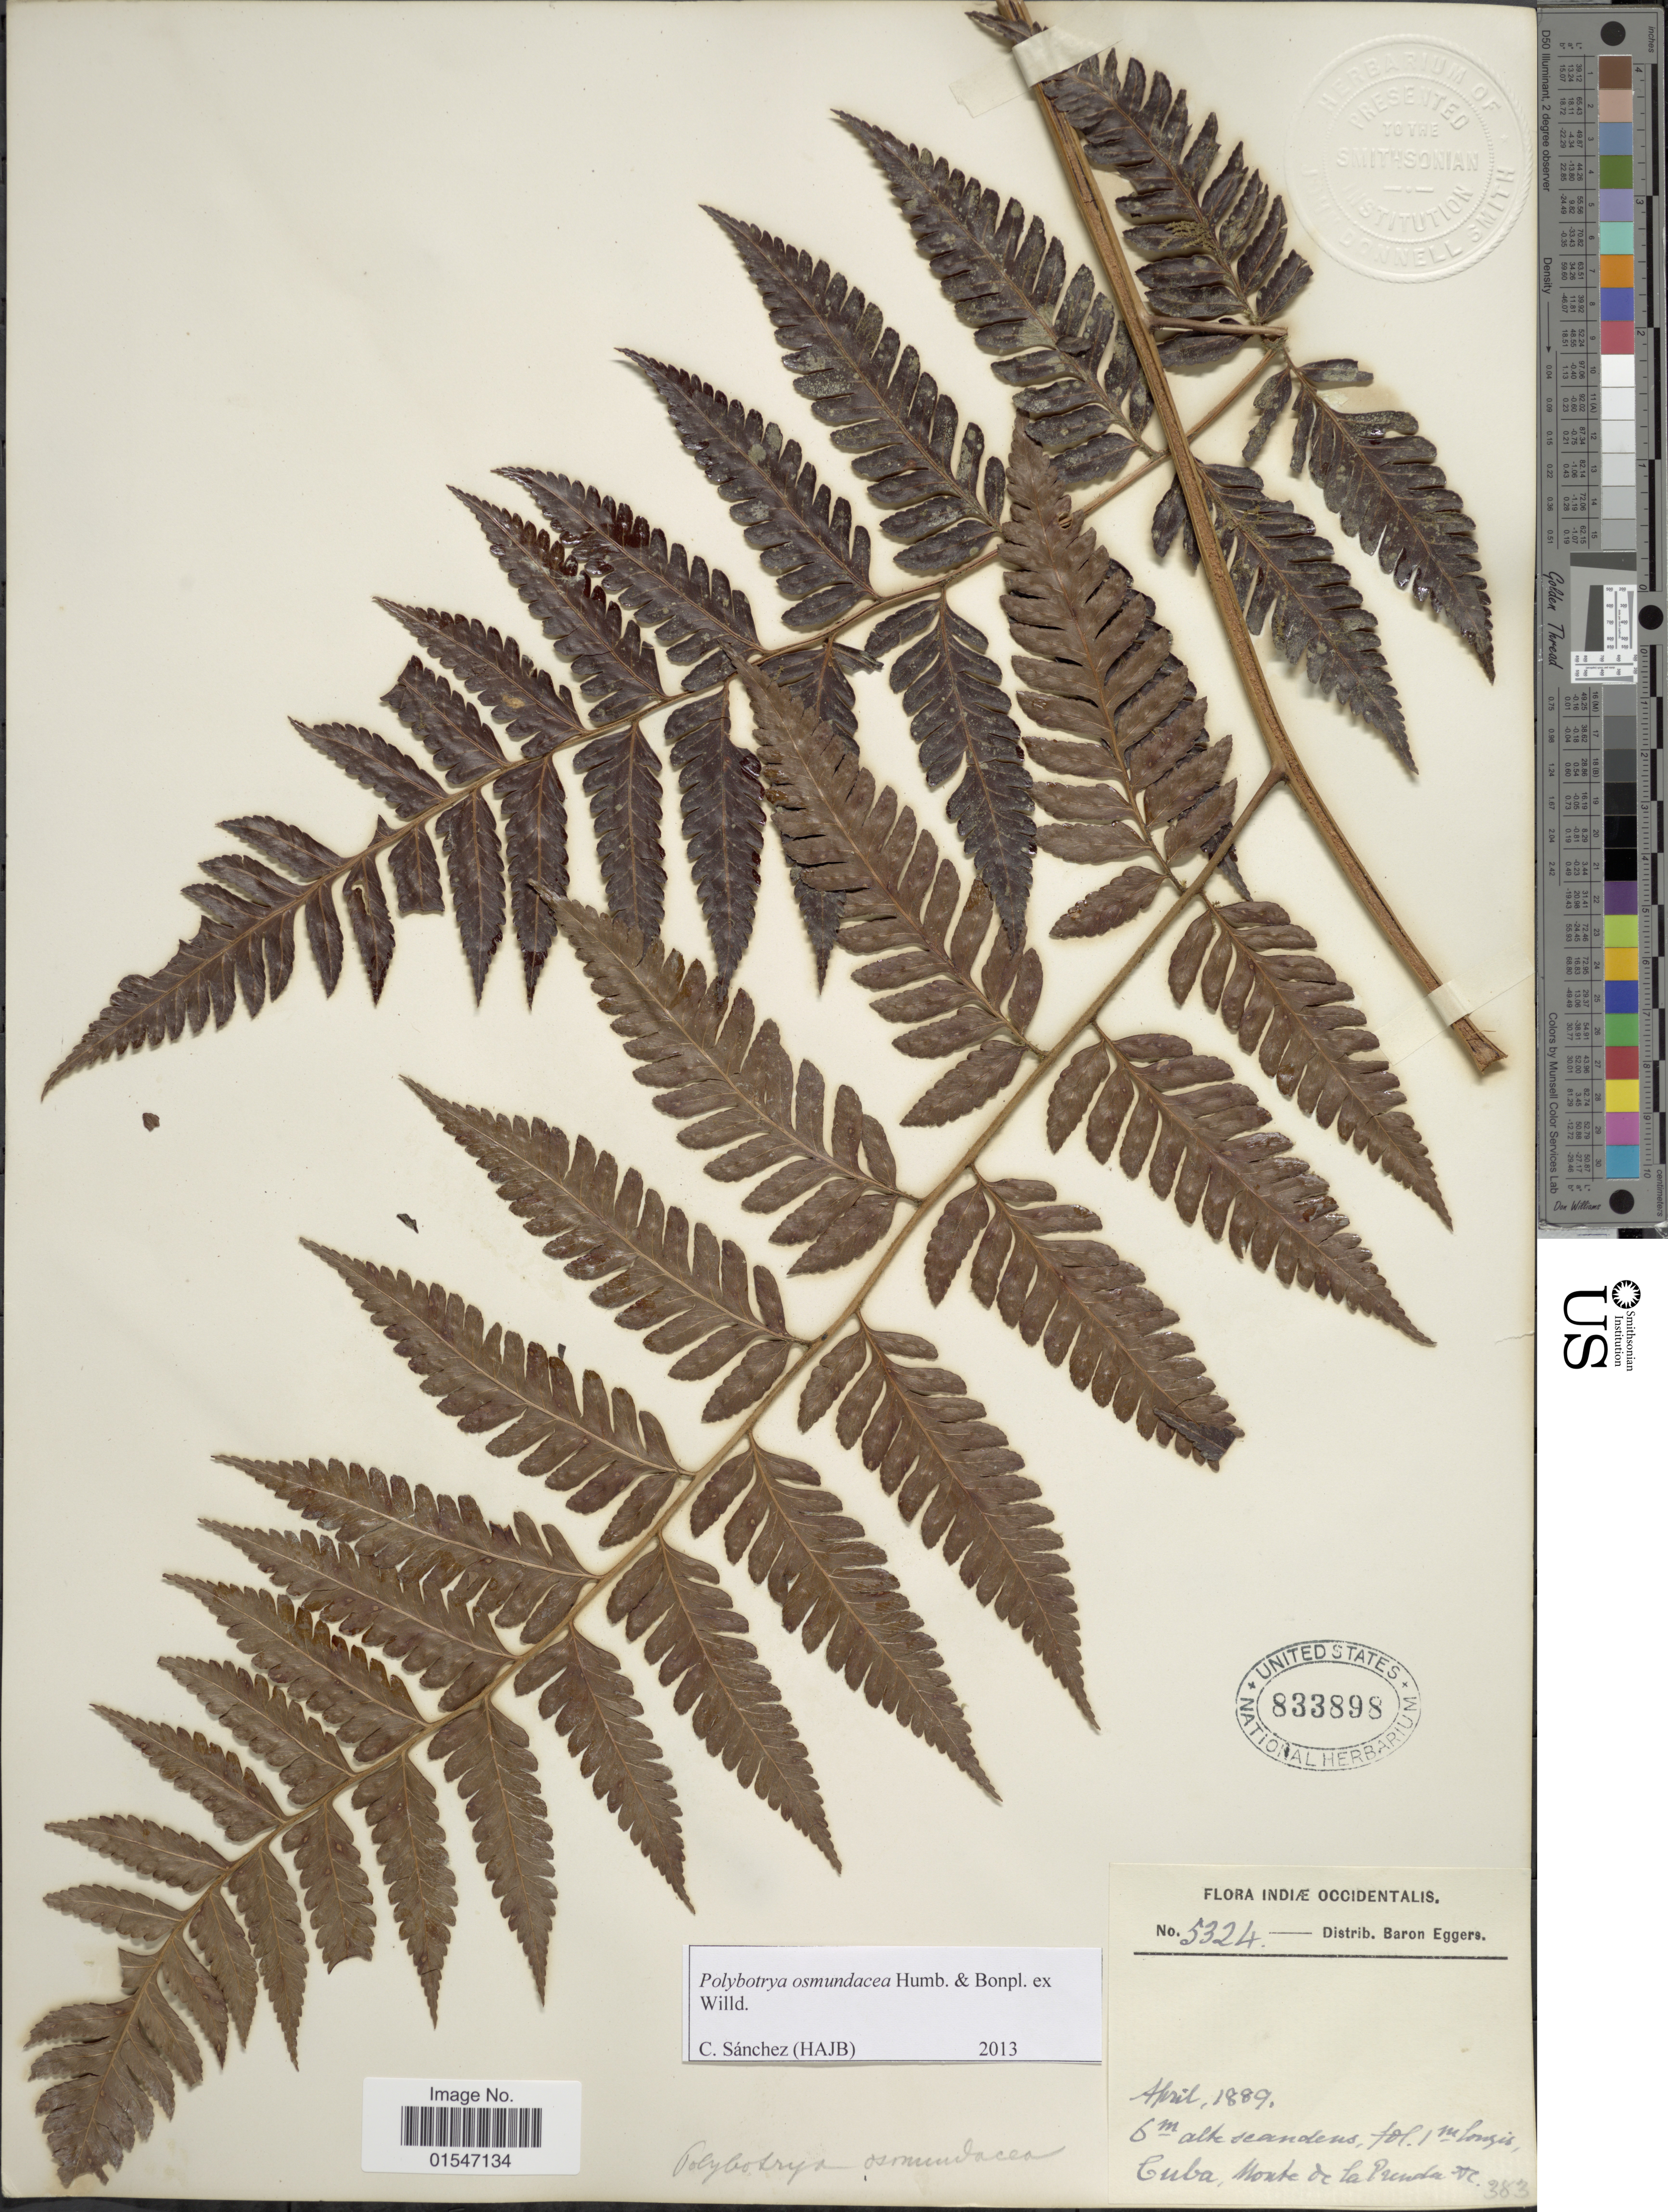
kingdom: Plantae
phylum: Tracheophyta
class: Polypodiopsida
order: Polypodiales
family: Dryopteridaceae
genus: Polybotrya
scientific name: Polybotrya osmundacea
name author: Humb. & Bonpl. ex Willd.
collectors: H. F. A. von Eggers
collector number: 5324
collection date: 1889-04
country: Cuba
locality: Indiae Occid. Cuba: Monte de la Prenda &c.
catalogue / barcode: US 833898